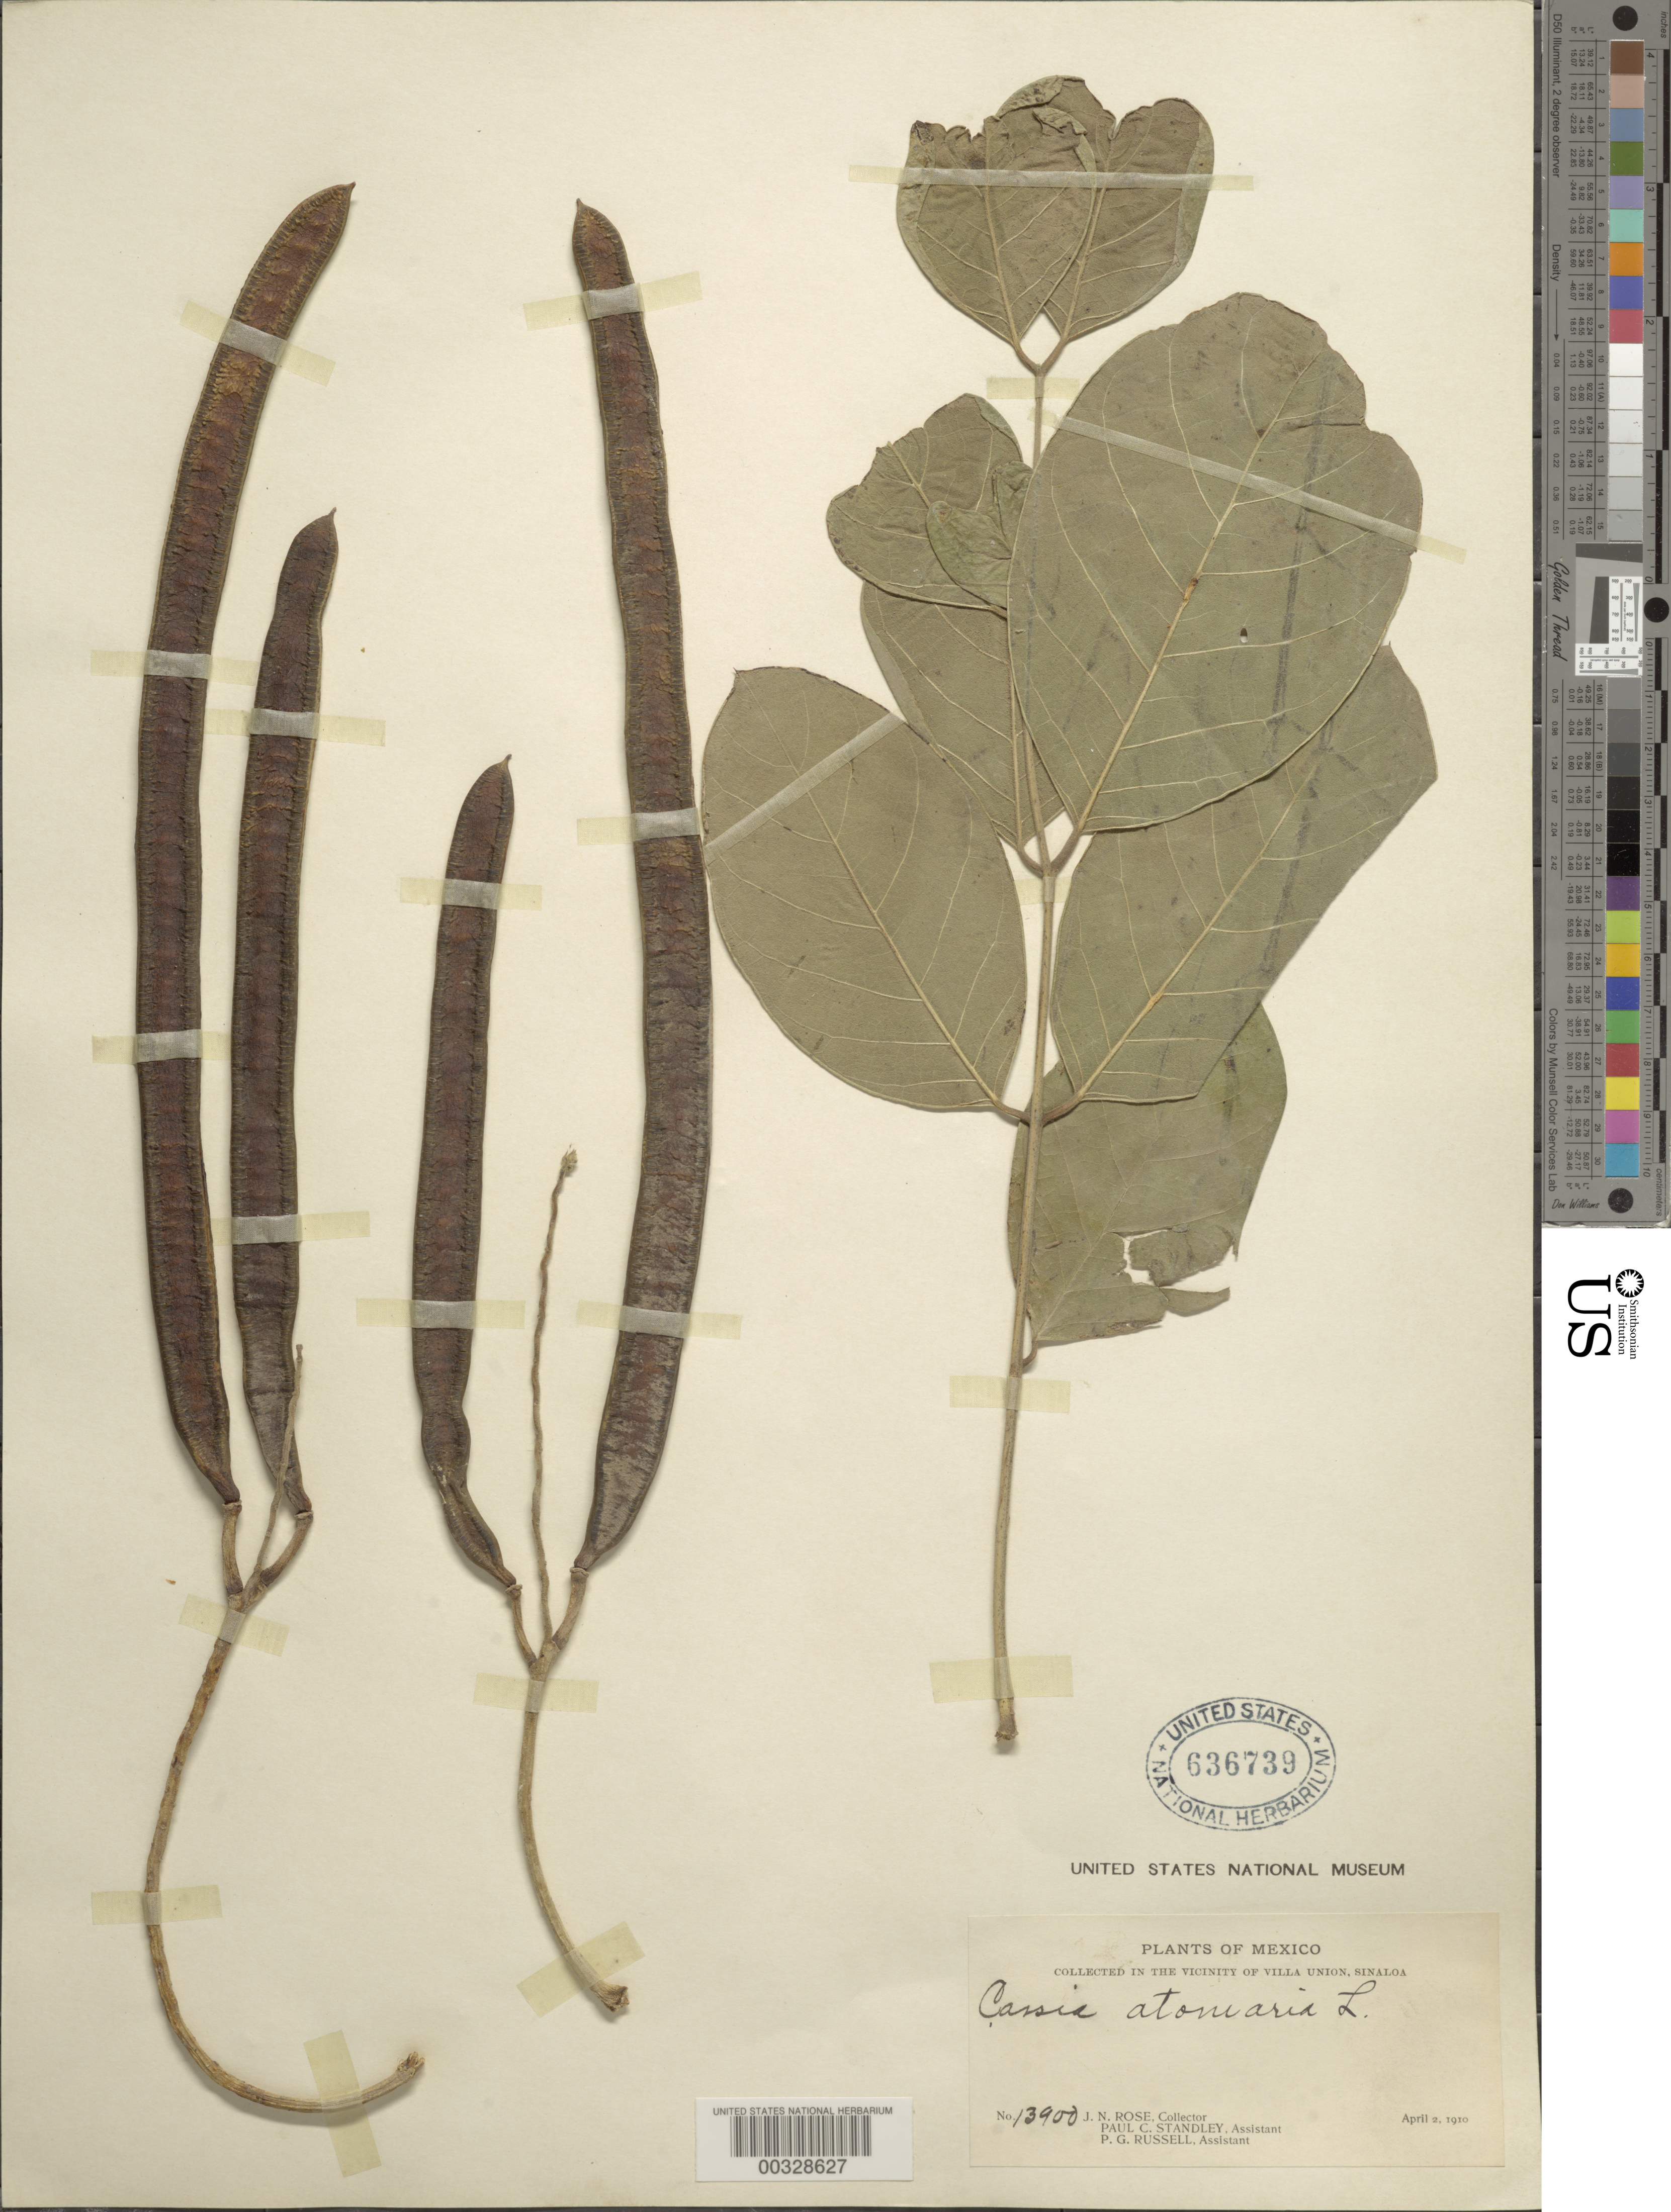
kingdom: Plantae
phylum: Tracheophyta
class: Magnoliopsida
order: Fabales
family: Fabaceae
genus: Senna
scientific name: Senna emarginata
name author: L.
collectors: J. N. Rose, P. C. Standley & P. G. Russell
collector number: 13900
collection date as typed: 02 Apr 1910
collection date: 1910-04-02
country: Mexico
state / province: Sinaloa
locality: Vicinity of Villa Union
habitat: Roadside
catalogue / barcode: US 636739